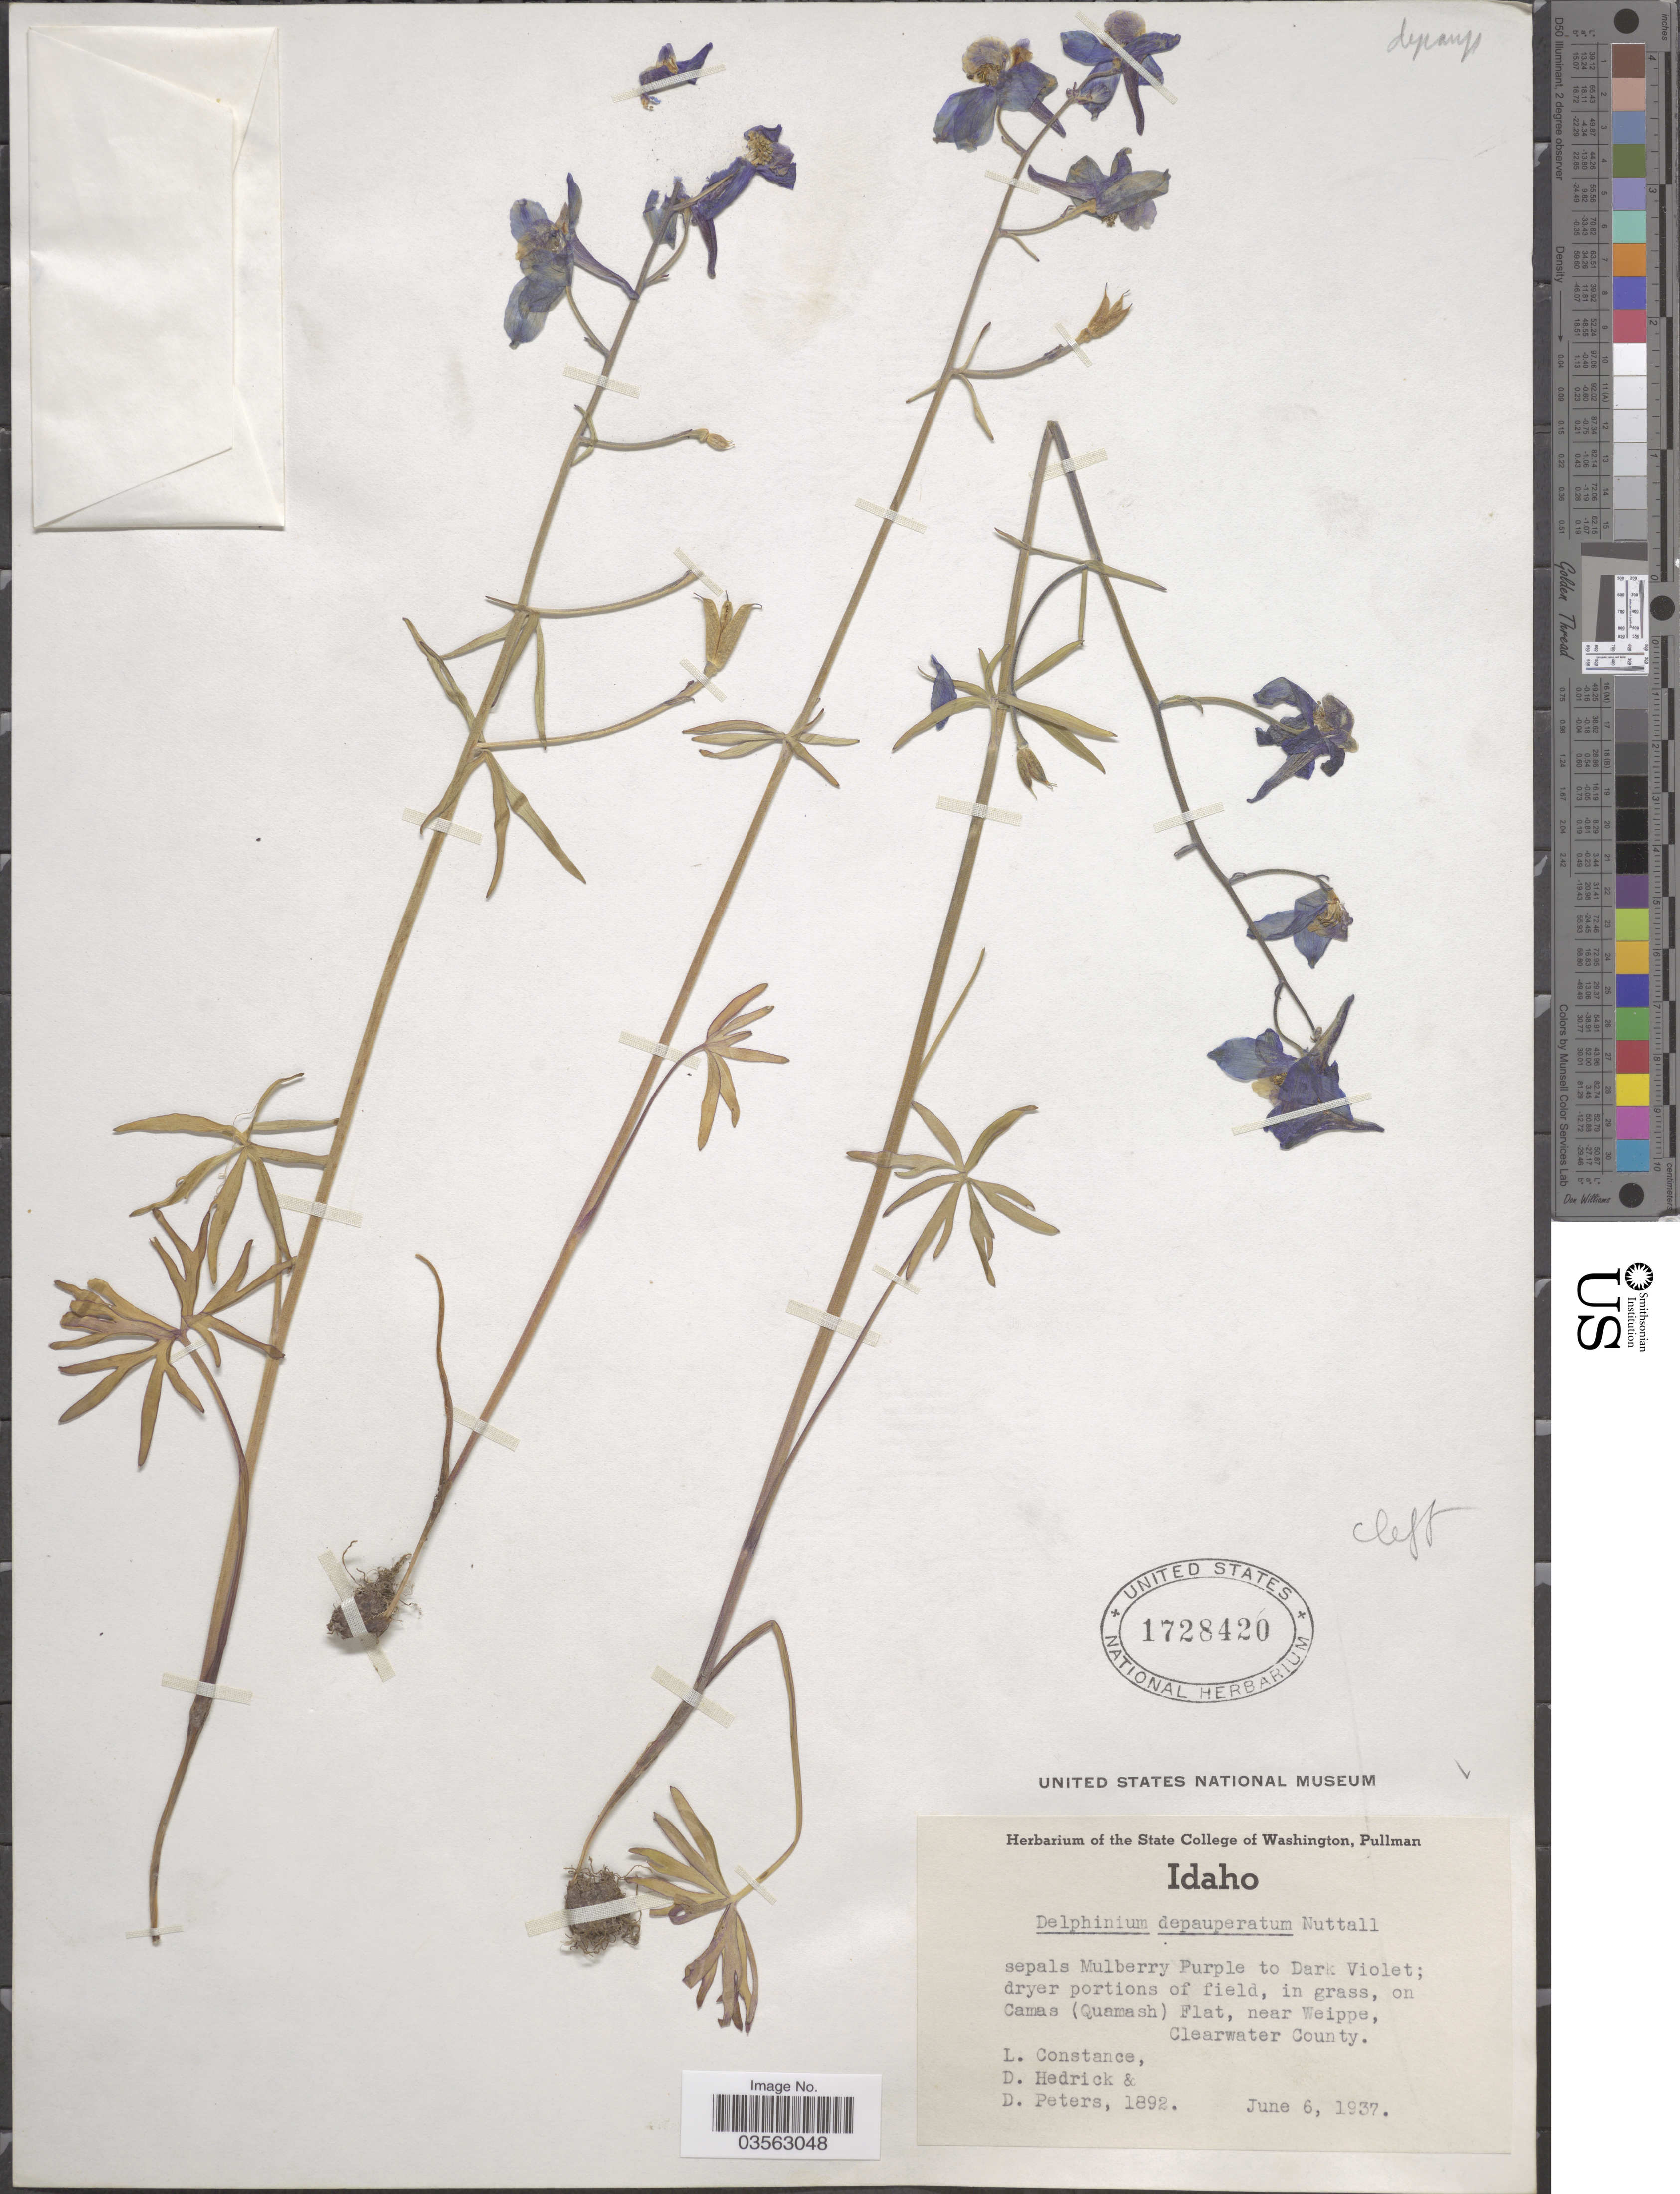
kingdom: Plantae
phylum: Tracheophyta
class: Magnoliopsida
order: Ranunculales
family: Ranunculaceae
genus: Delphinium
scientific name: Delphinium depauperatum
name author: Nutt.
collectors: L. Constance, D. Hedrick & D. Peters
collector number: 1892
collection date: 1937-06-06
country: United States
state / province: Idaho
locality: On Camas (Quamash) Flat, near Weippe, Clearwater County.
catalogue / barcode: US 1728420